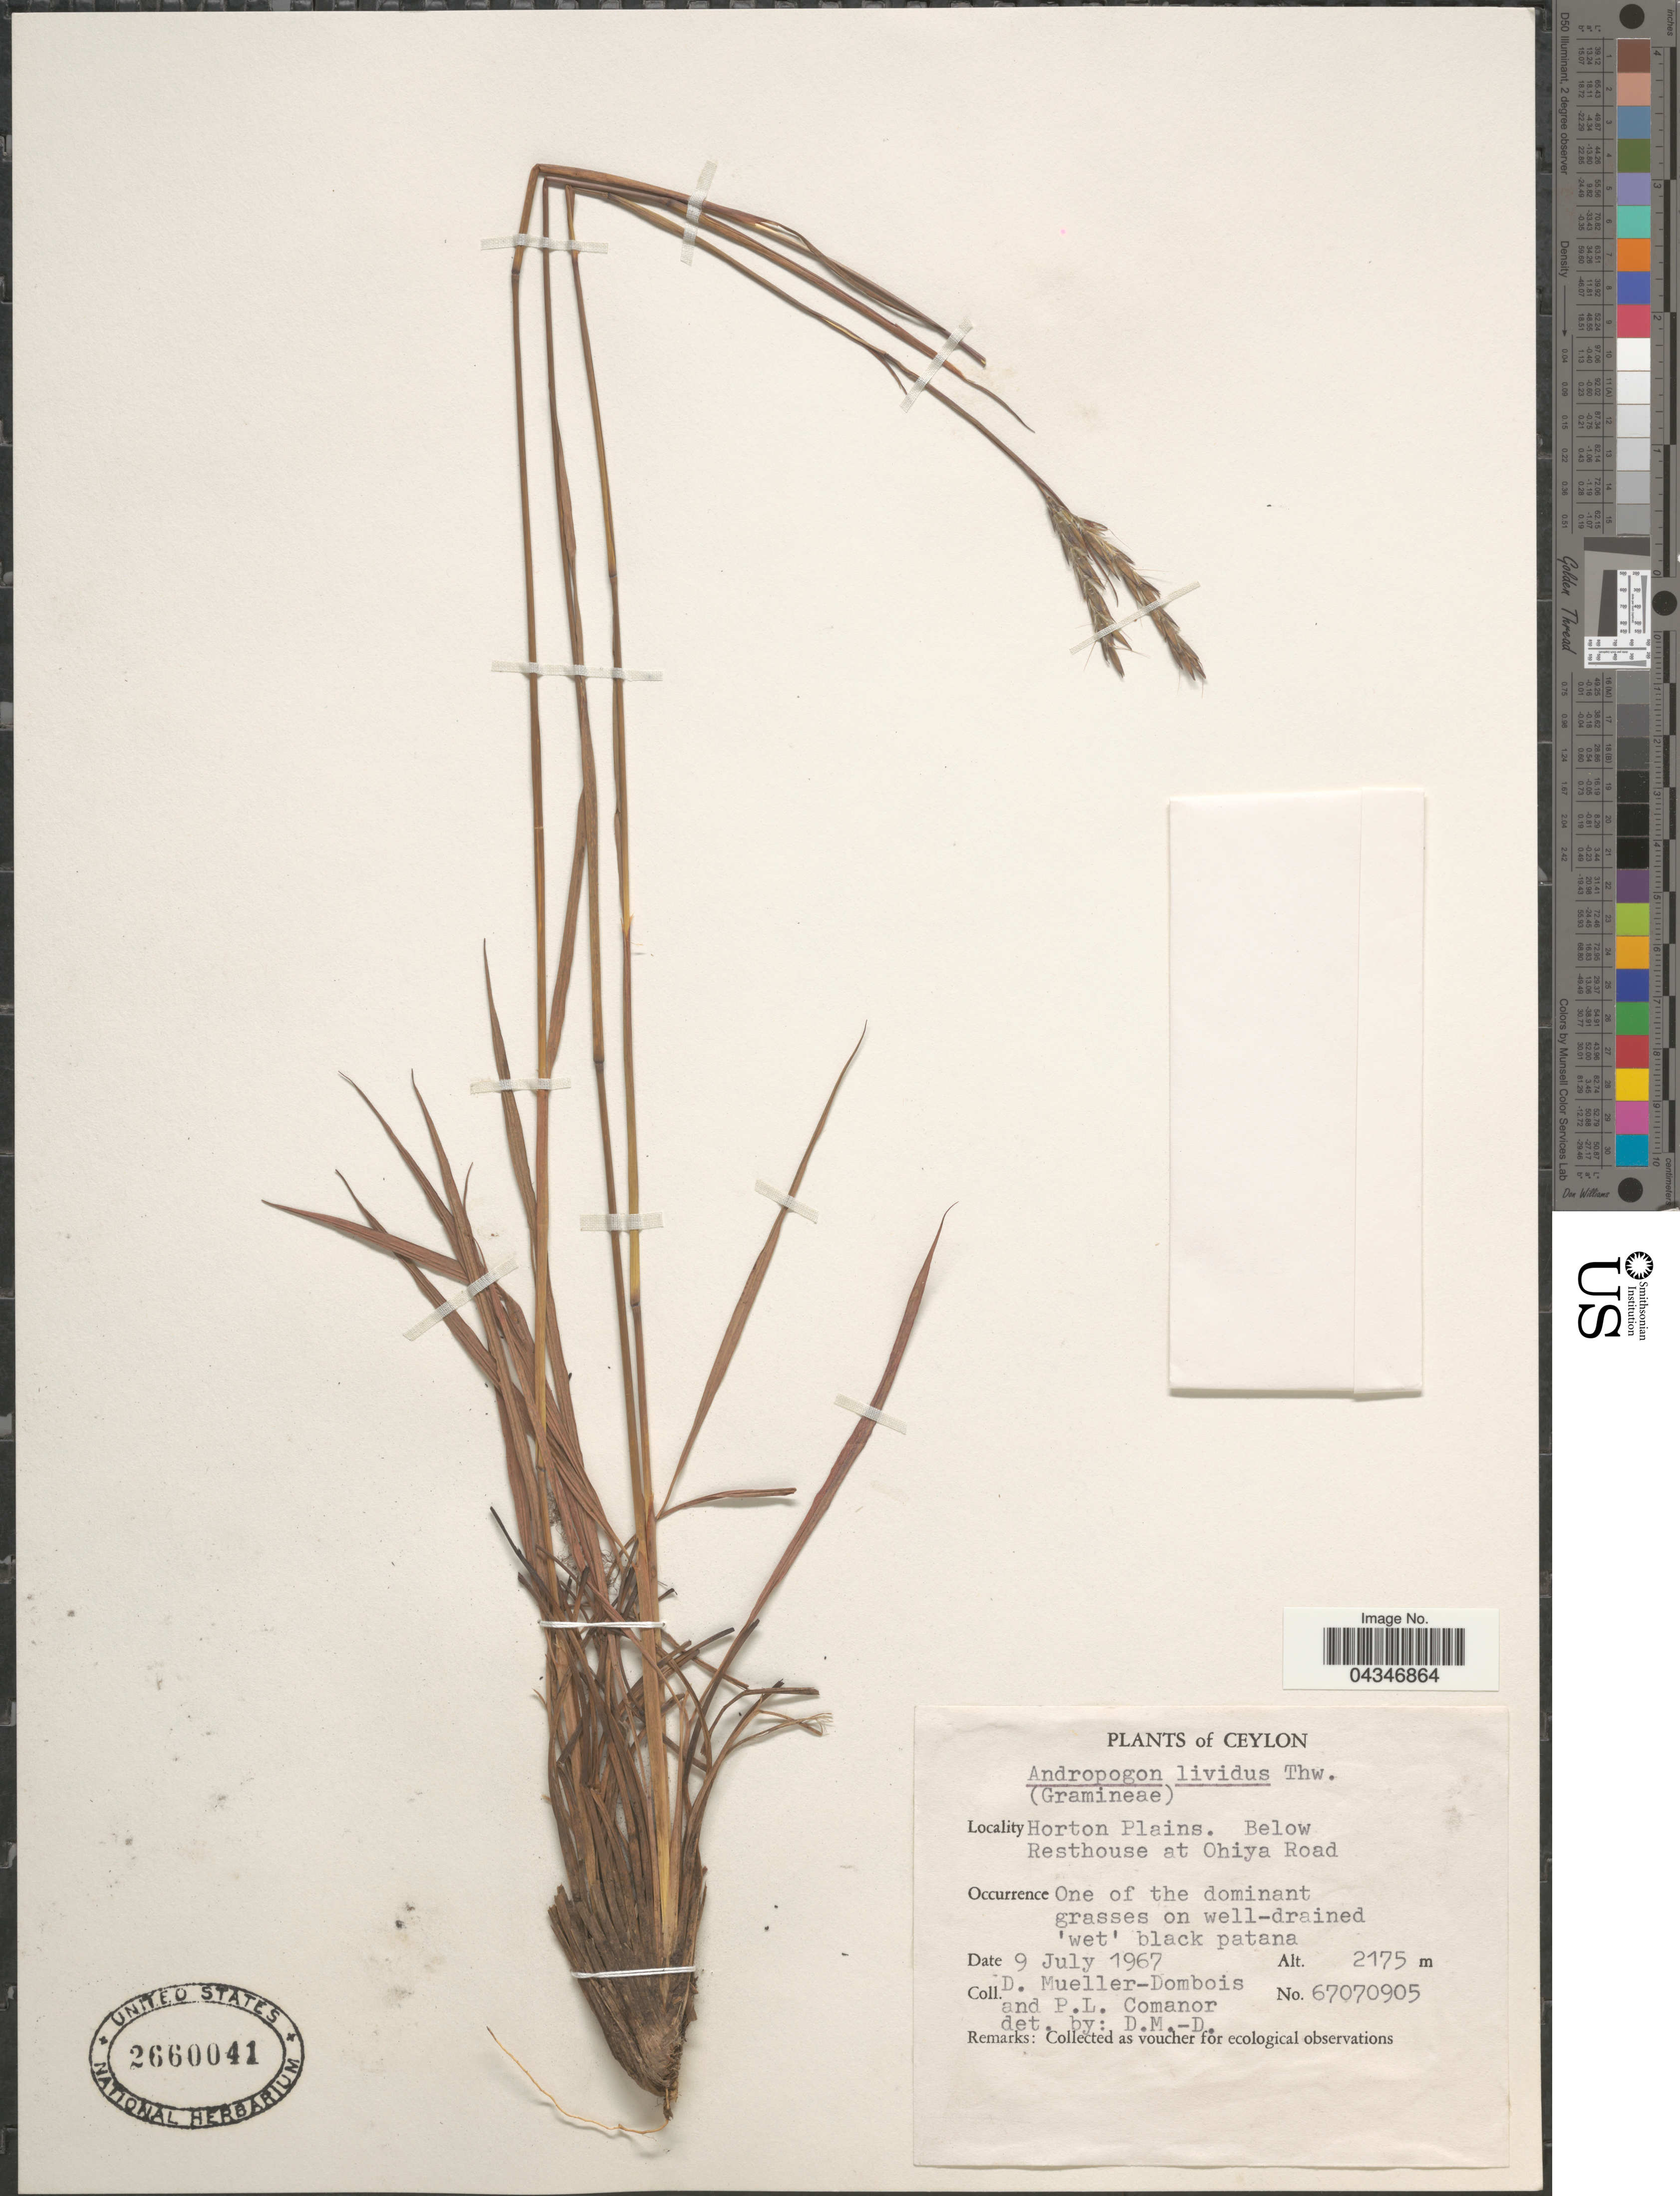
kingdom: Plantae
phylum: Tracheophyta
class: Liliopsida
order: Poales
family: Poaceae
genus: Andropogon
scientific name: Andropogon lividus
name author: Thwaites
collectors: D. Mueller-Dombois & P. Comanor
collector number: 67070905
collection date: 1967-07-09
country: Sri Lanka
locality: Ceylon. Horton Plains. Below Resthouse at Ohiya Road.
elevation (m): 2175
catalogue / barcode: US 2660041